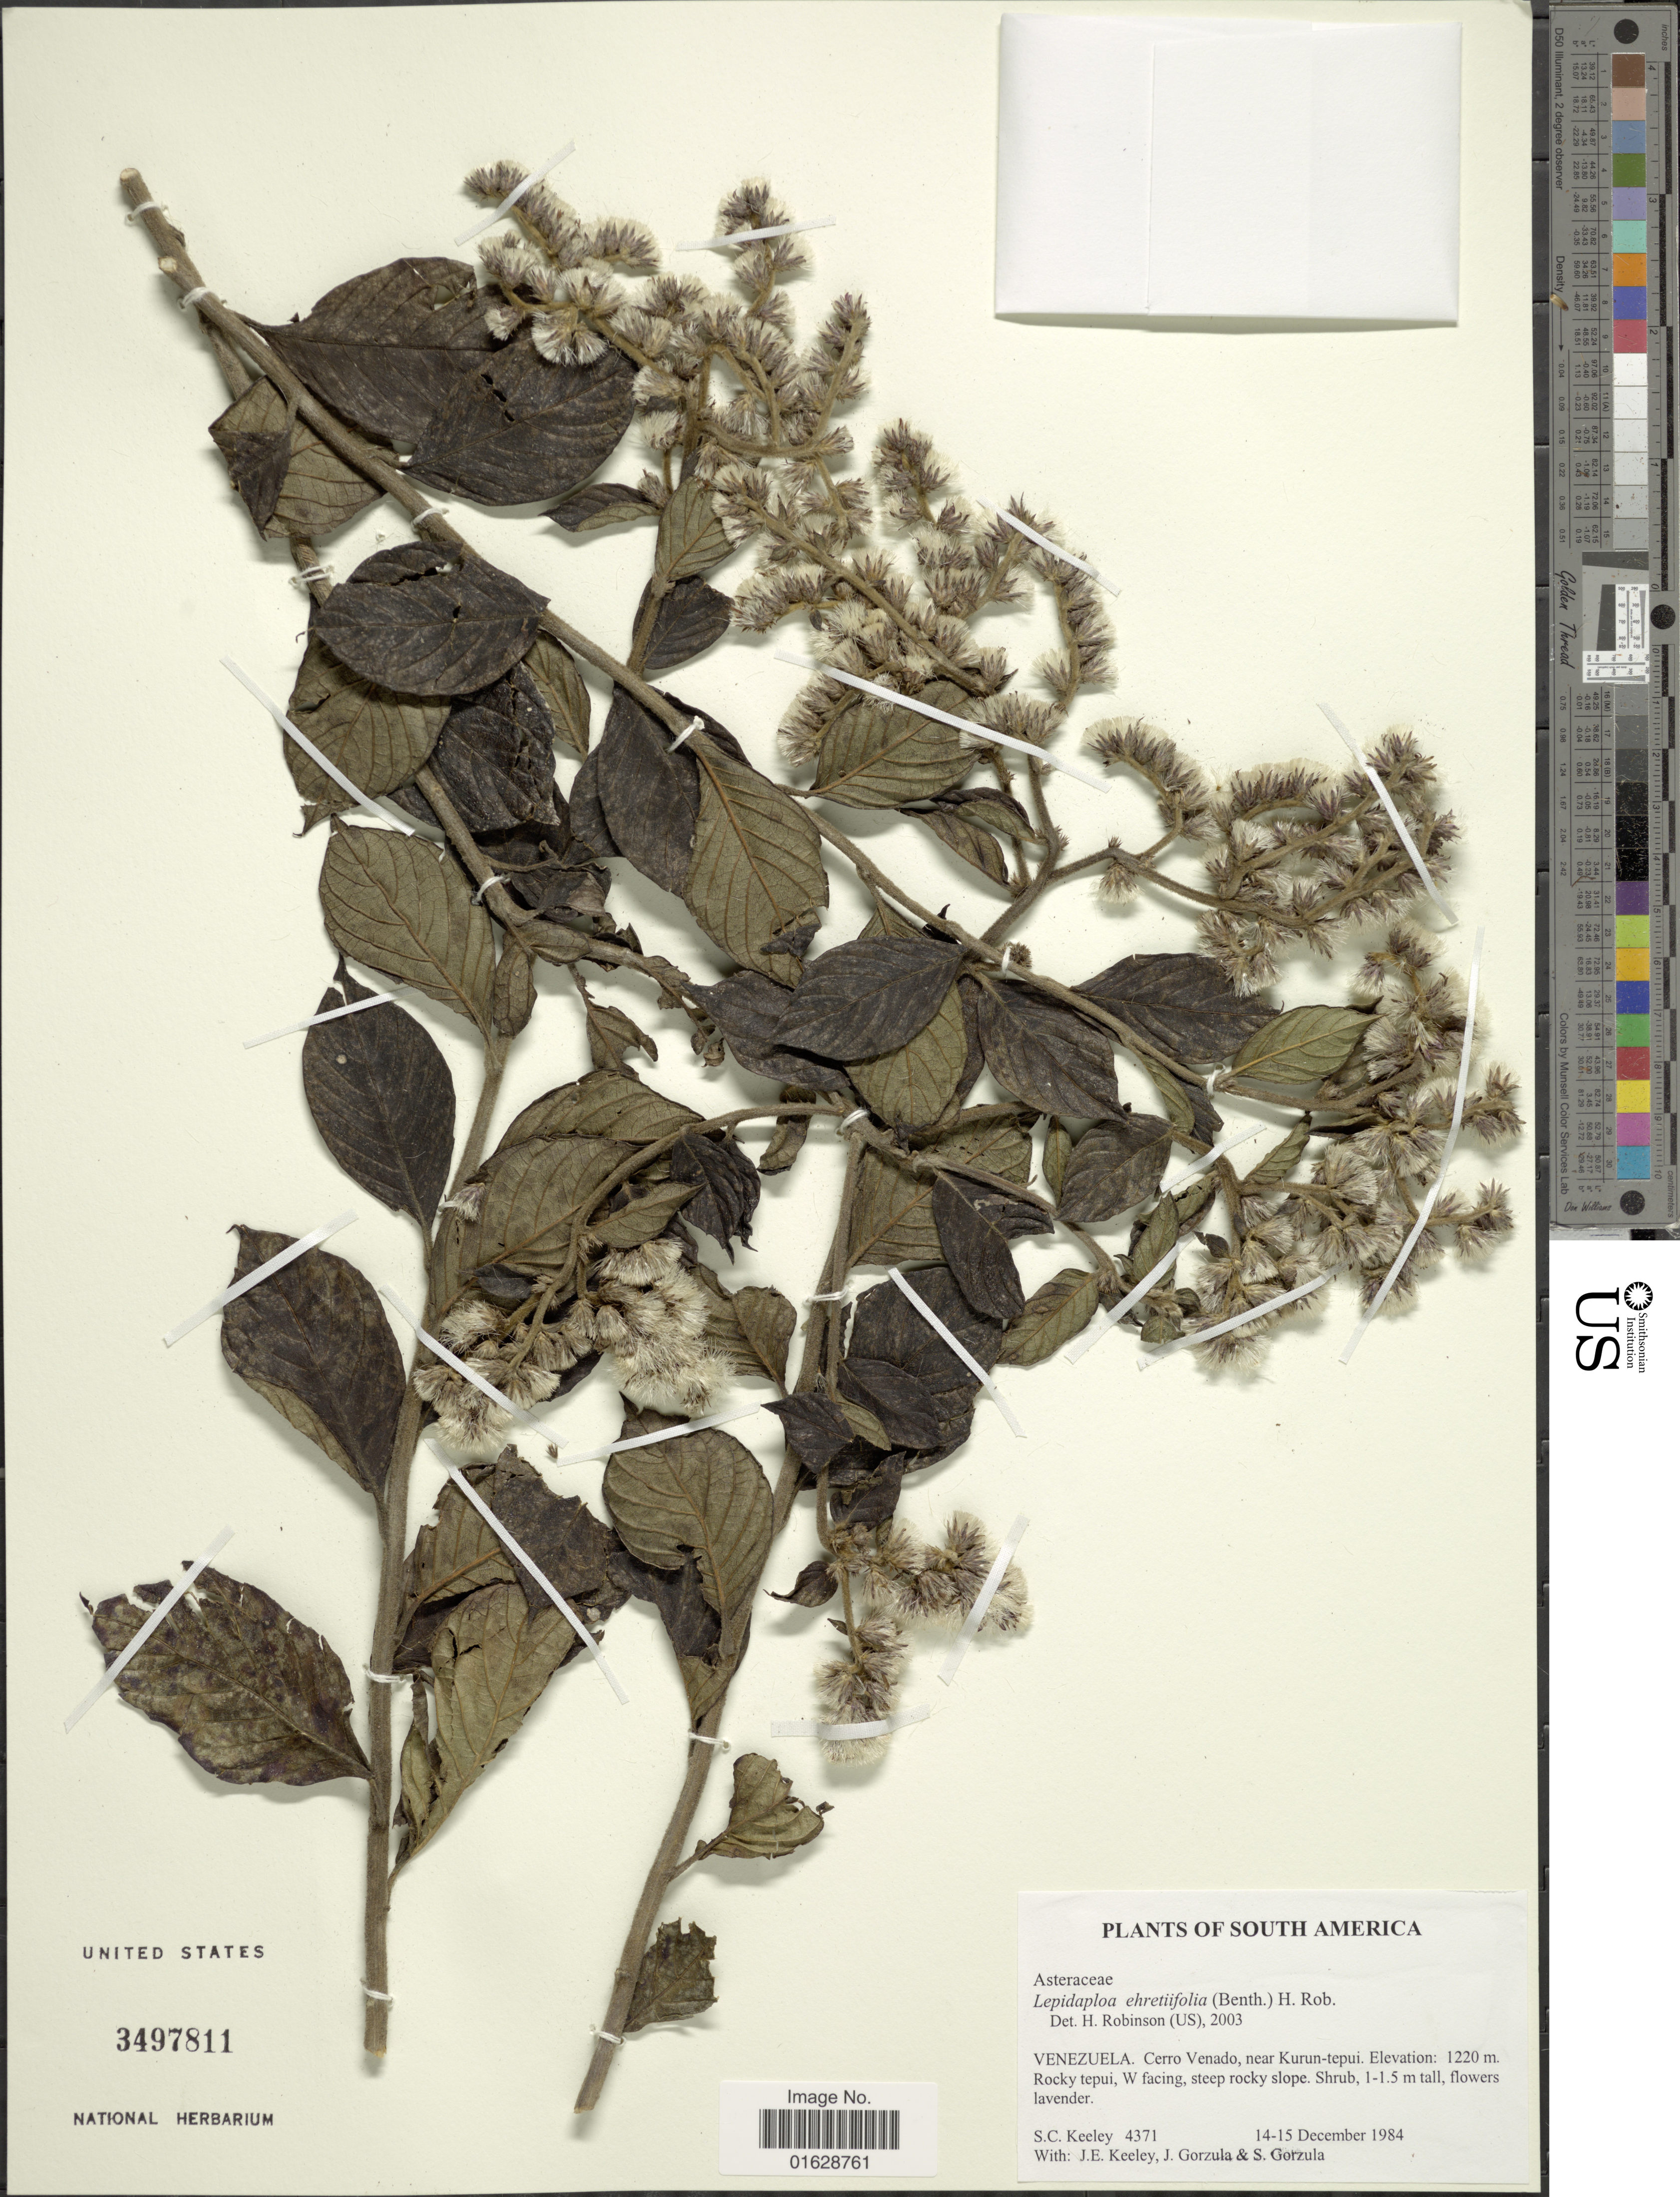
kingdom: Plantae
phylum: Tracheophyta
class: Magnoliopsida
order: Asterales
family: Asteraceae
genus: Lepidaploa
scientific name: Lepidaploa ehretiifolia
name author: (Benth.) H. Rob.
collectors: S. C. Keeley, J. E. Keeley, J. Gorzula & S. Gorzula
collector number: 4371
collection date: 1984-12-14/1984-12-15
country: Venezuela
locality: Cerro Venado, near Kurun-tepui. Rocky tepui, W facing.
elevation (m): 1220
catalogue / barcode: US 3497811